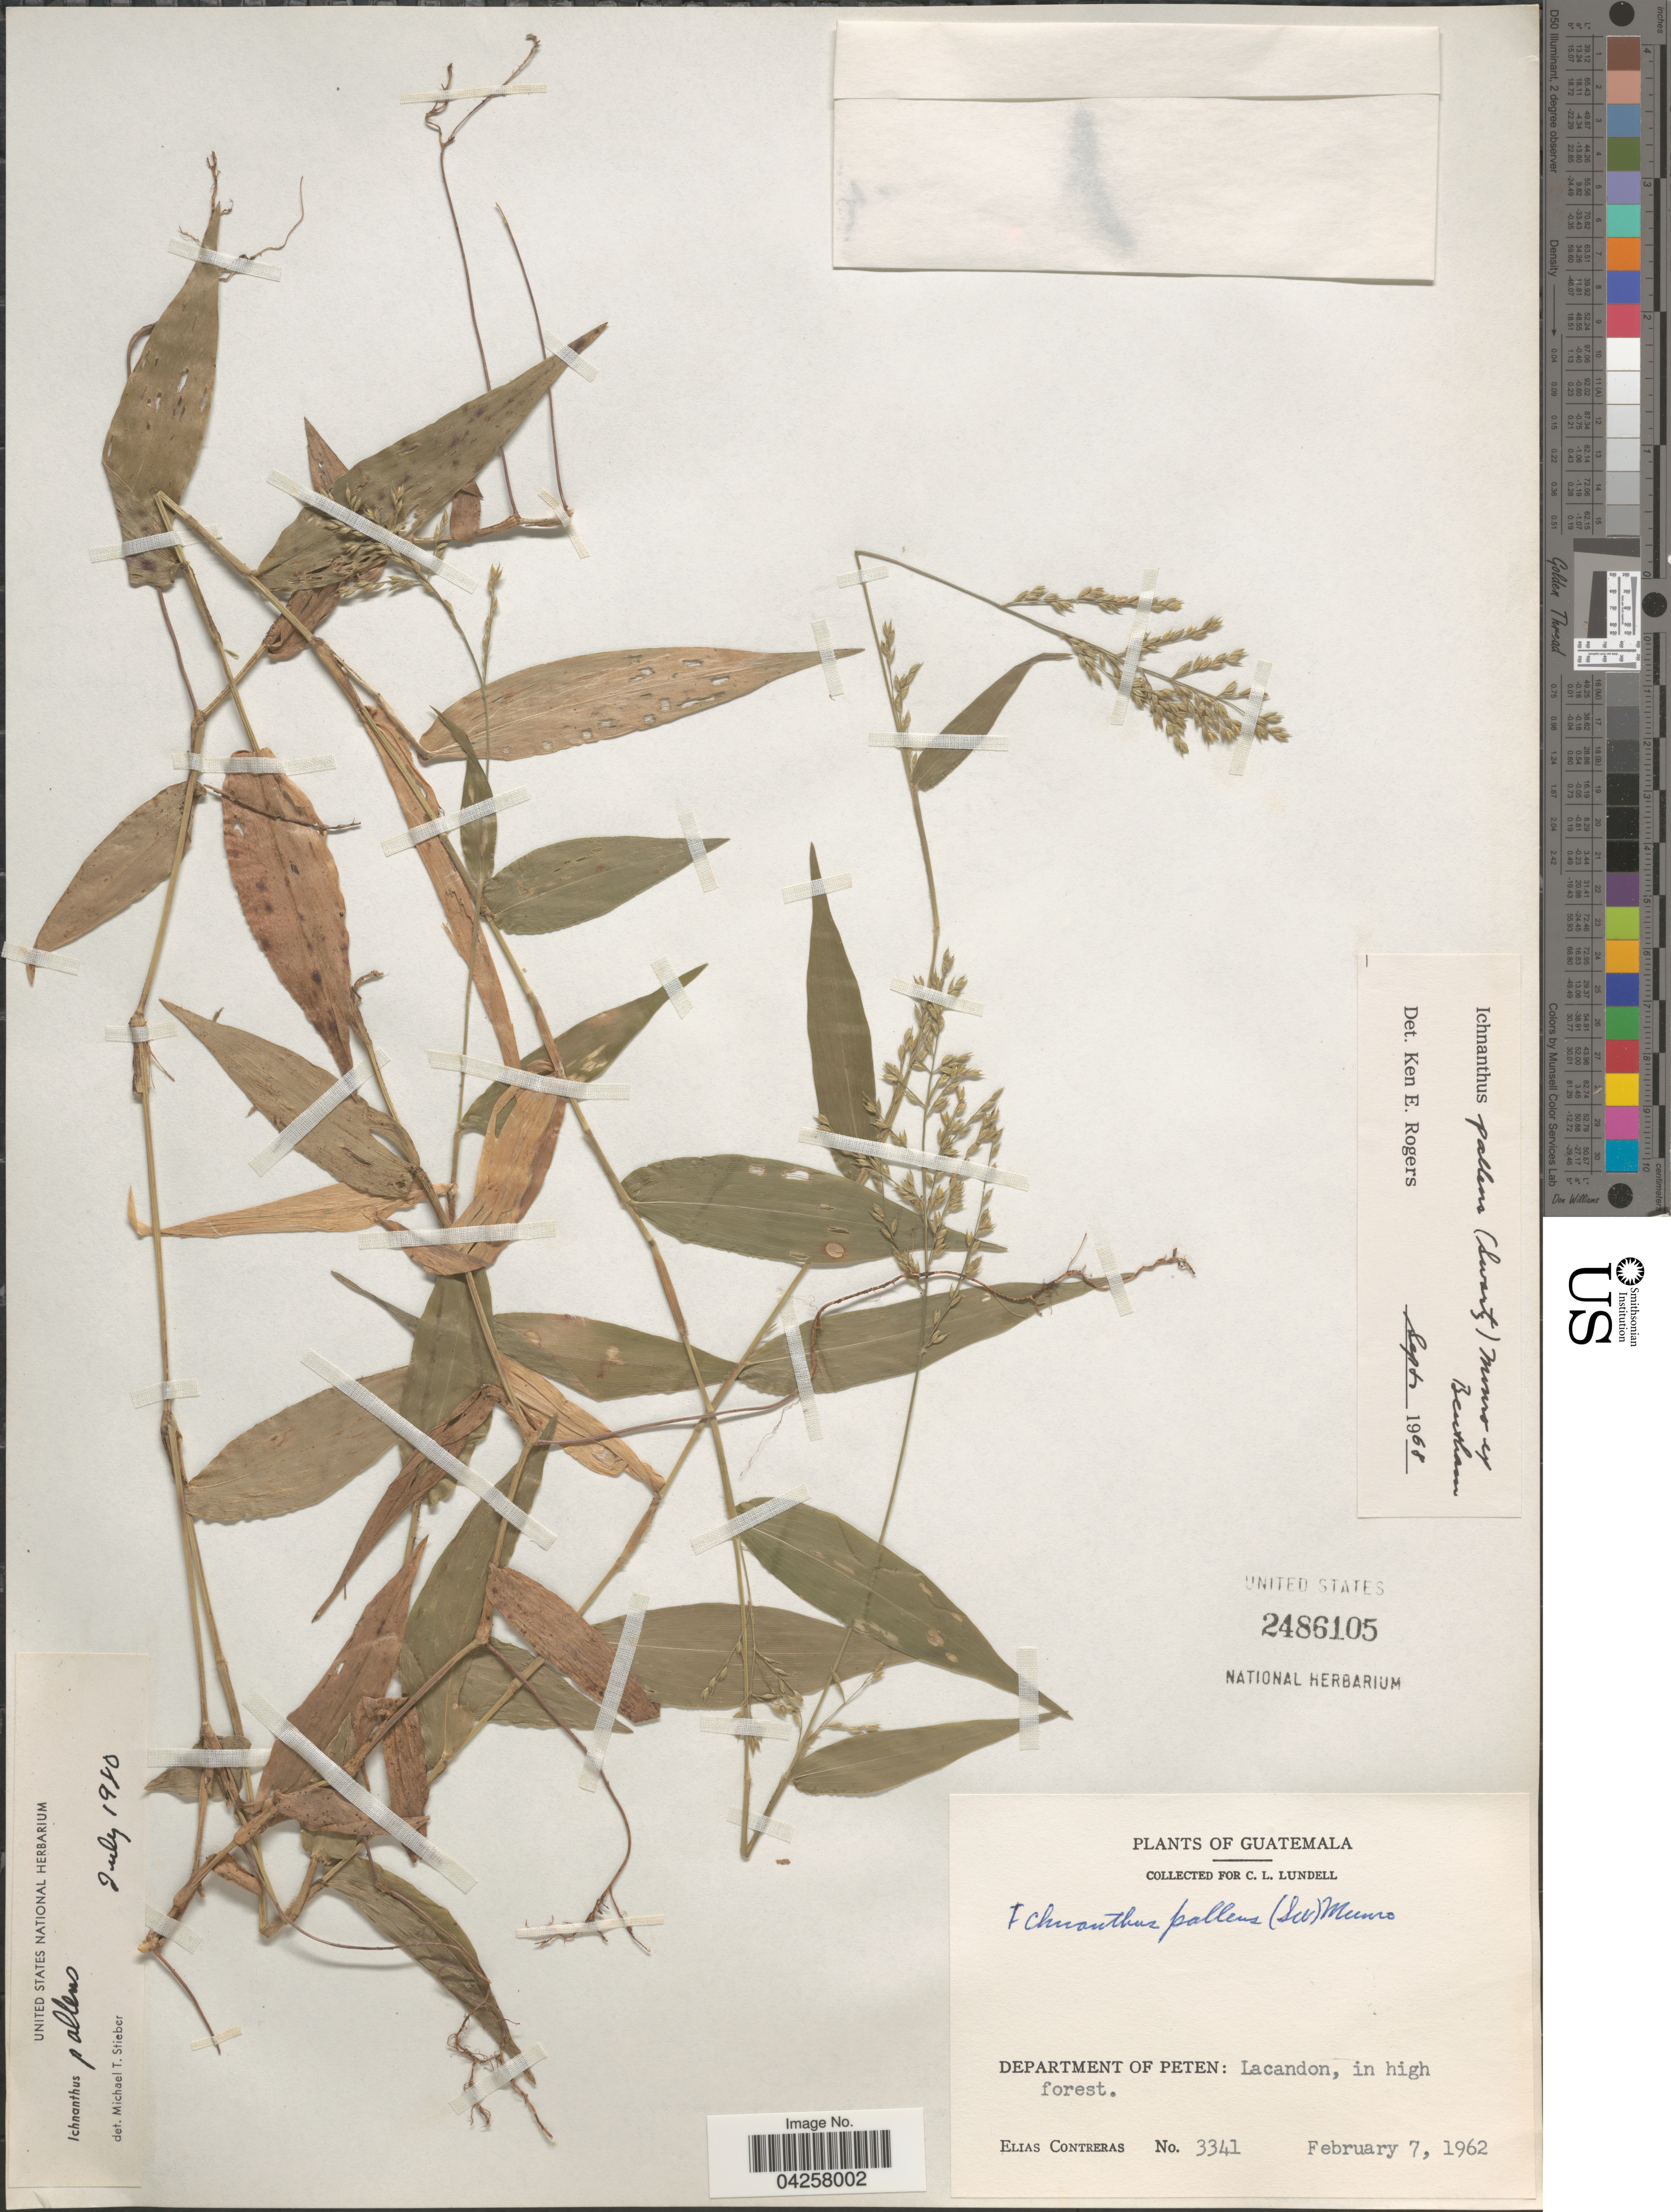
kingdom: Plantae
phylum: Tracheophyta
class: Liliopsida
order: Poales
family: Poaceae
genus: Ichnanthus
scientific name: Ichnanthus pallens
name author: (Sw.) Munro ex Benth.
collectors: E. Contreras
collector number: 3341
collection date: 1962-02-07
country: Guatemala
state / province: El Peten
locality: Department of Peten: Lacandon, in high forest.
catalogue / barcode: US 2486105